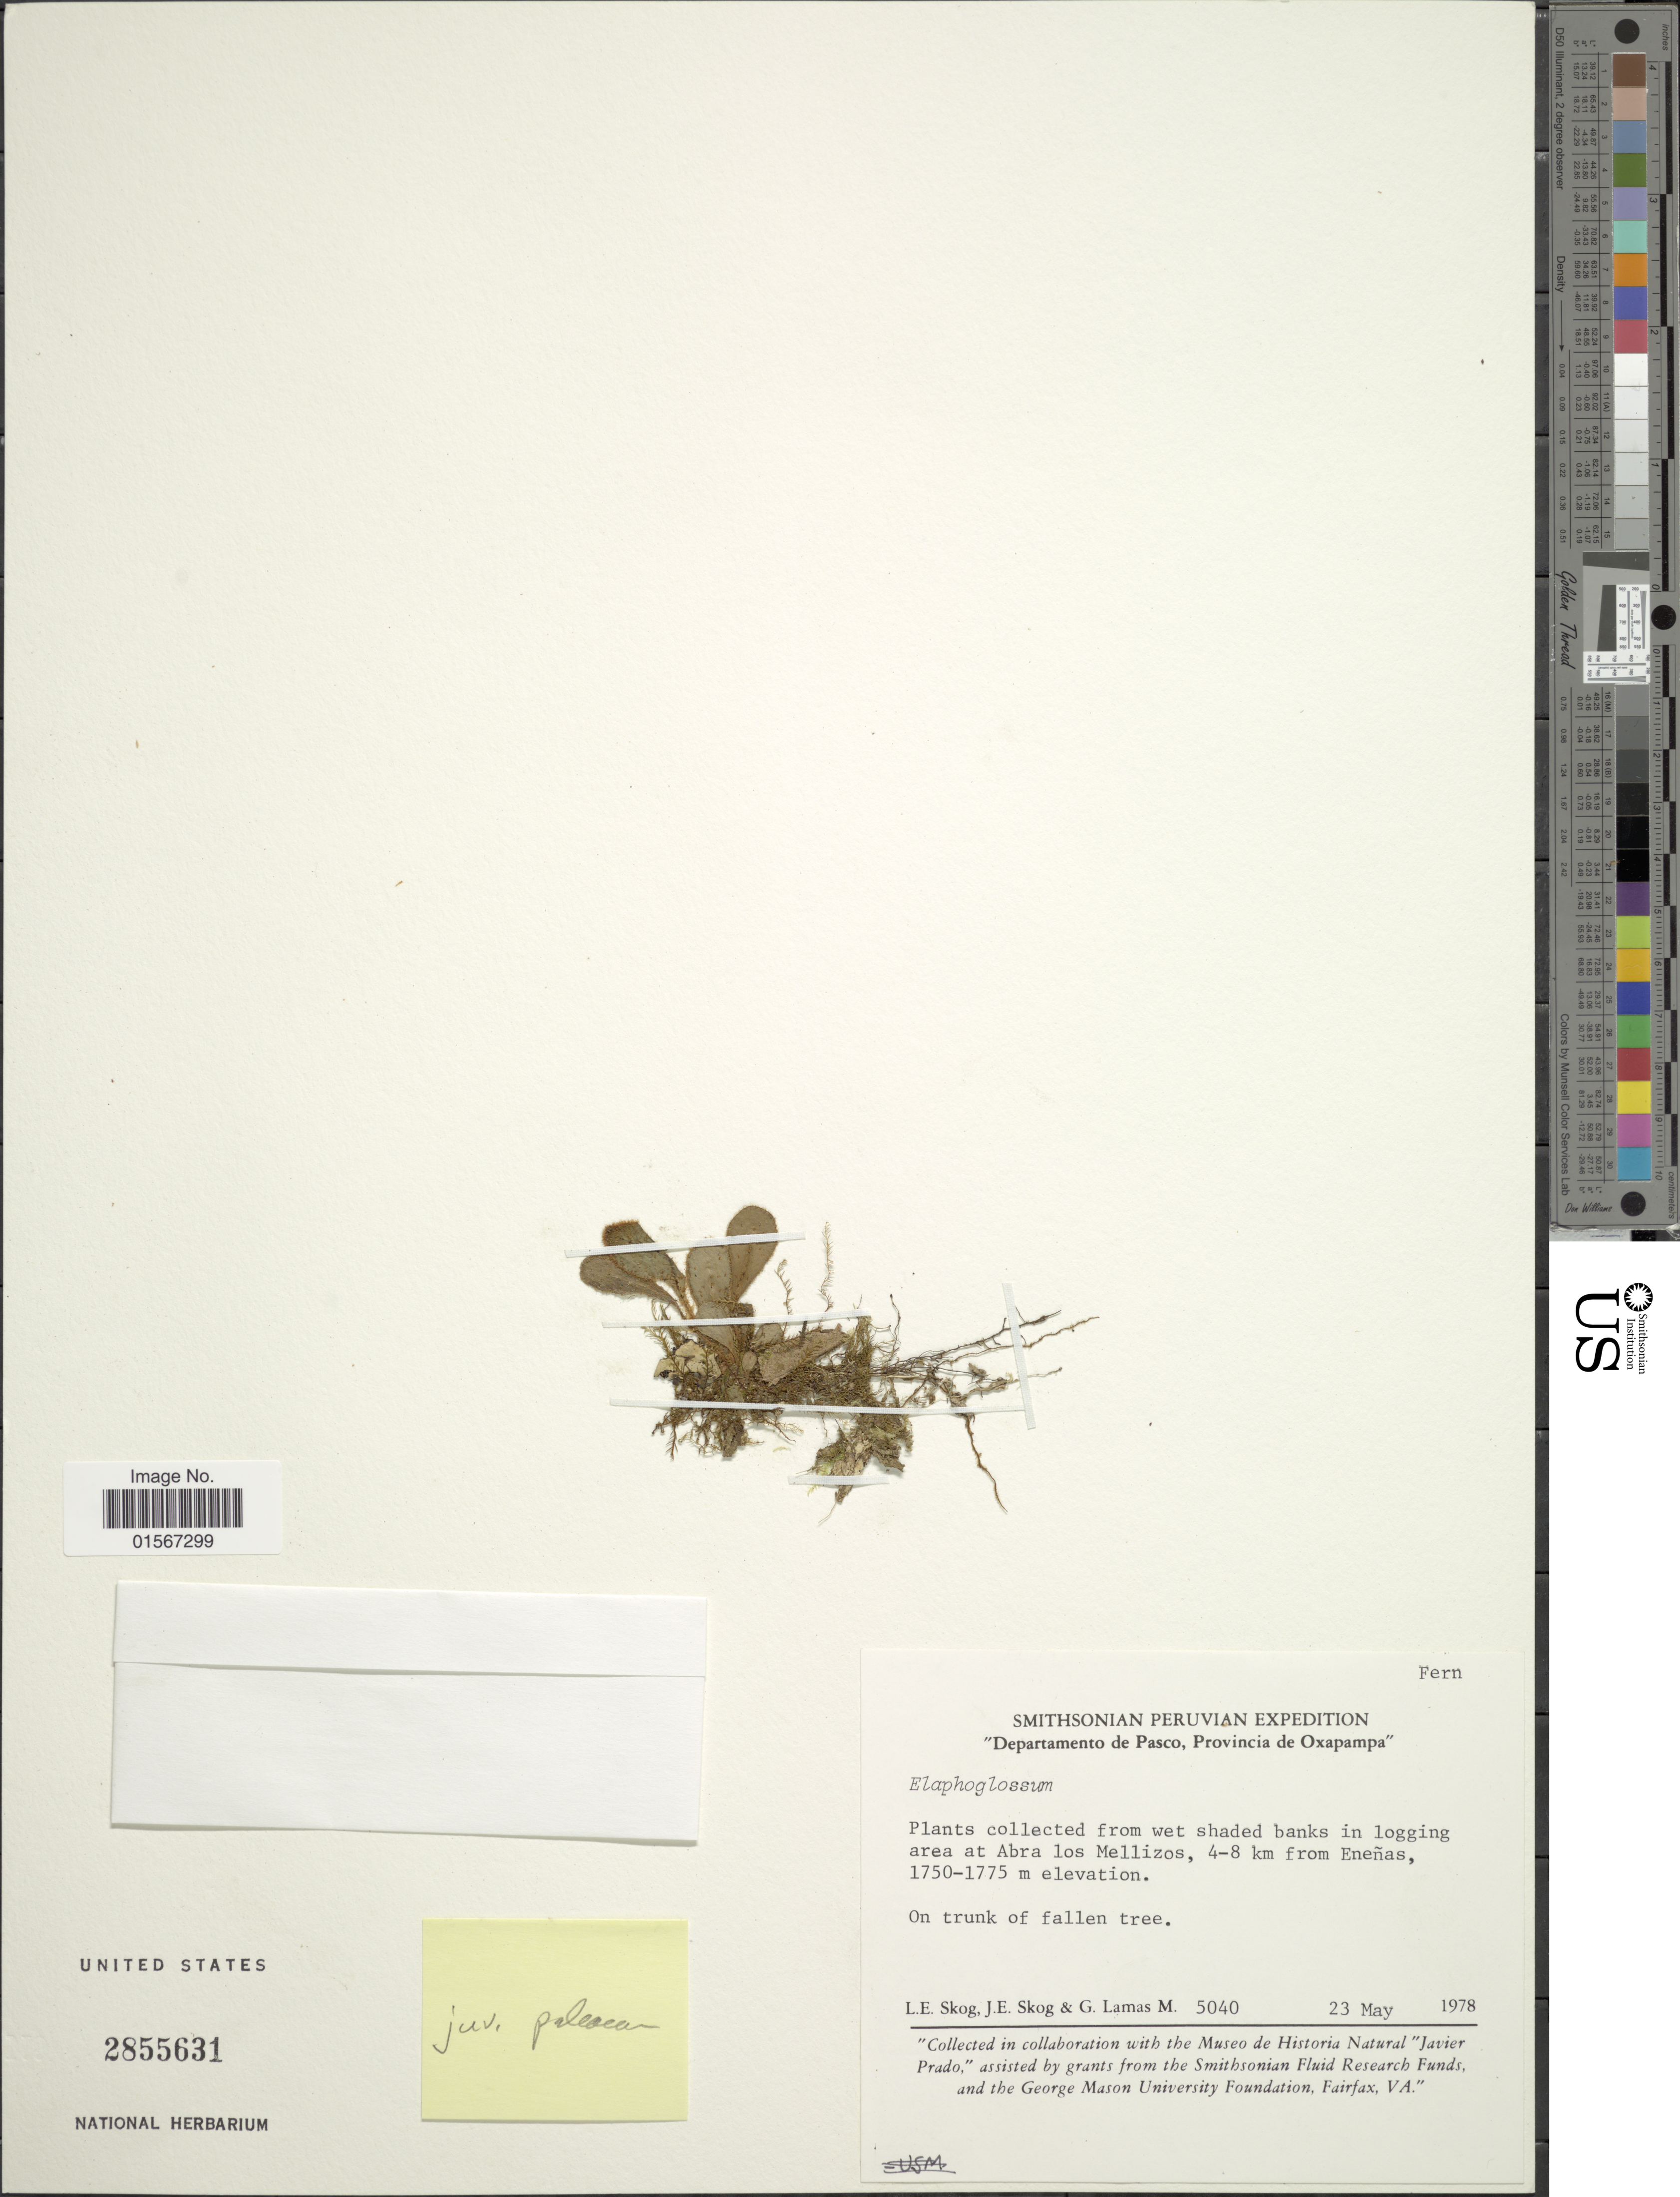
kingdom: Plantae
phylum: Tracheophyta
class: Polypodiopsida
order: Polypodiales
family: Dryopteridaceae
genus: Elaphoglossum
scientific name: Elaphoglossum paleaceum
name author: (Hook. & Grev.) Sledge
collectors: L. E. Skog, J. E. Skog & G. Lamas M.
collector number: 5040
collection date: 1978-05-23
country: Peru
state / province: Pasco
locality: Peruvian, Departamento de Pasco, Provincia de Oxapampa, at Abra Los Mellizos, 4-8 km from Eneñas.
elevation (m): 1750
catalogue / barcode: US 2855631